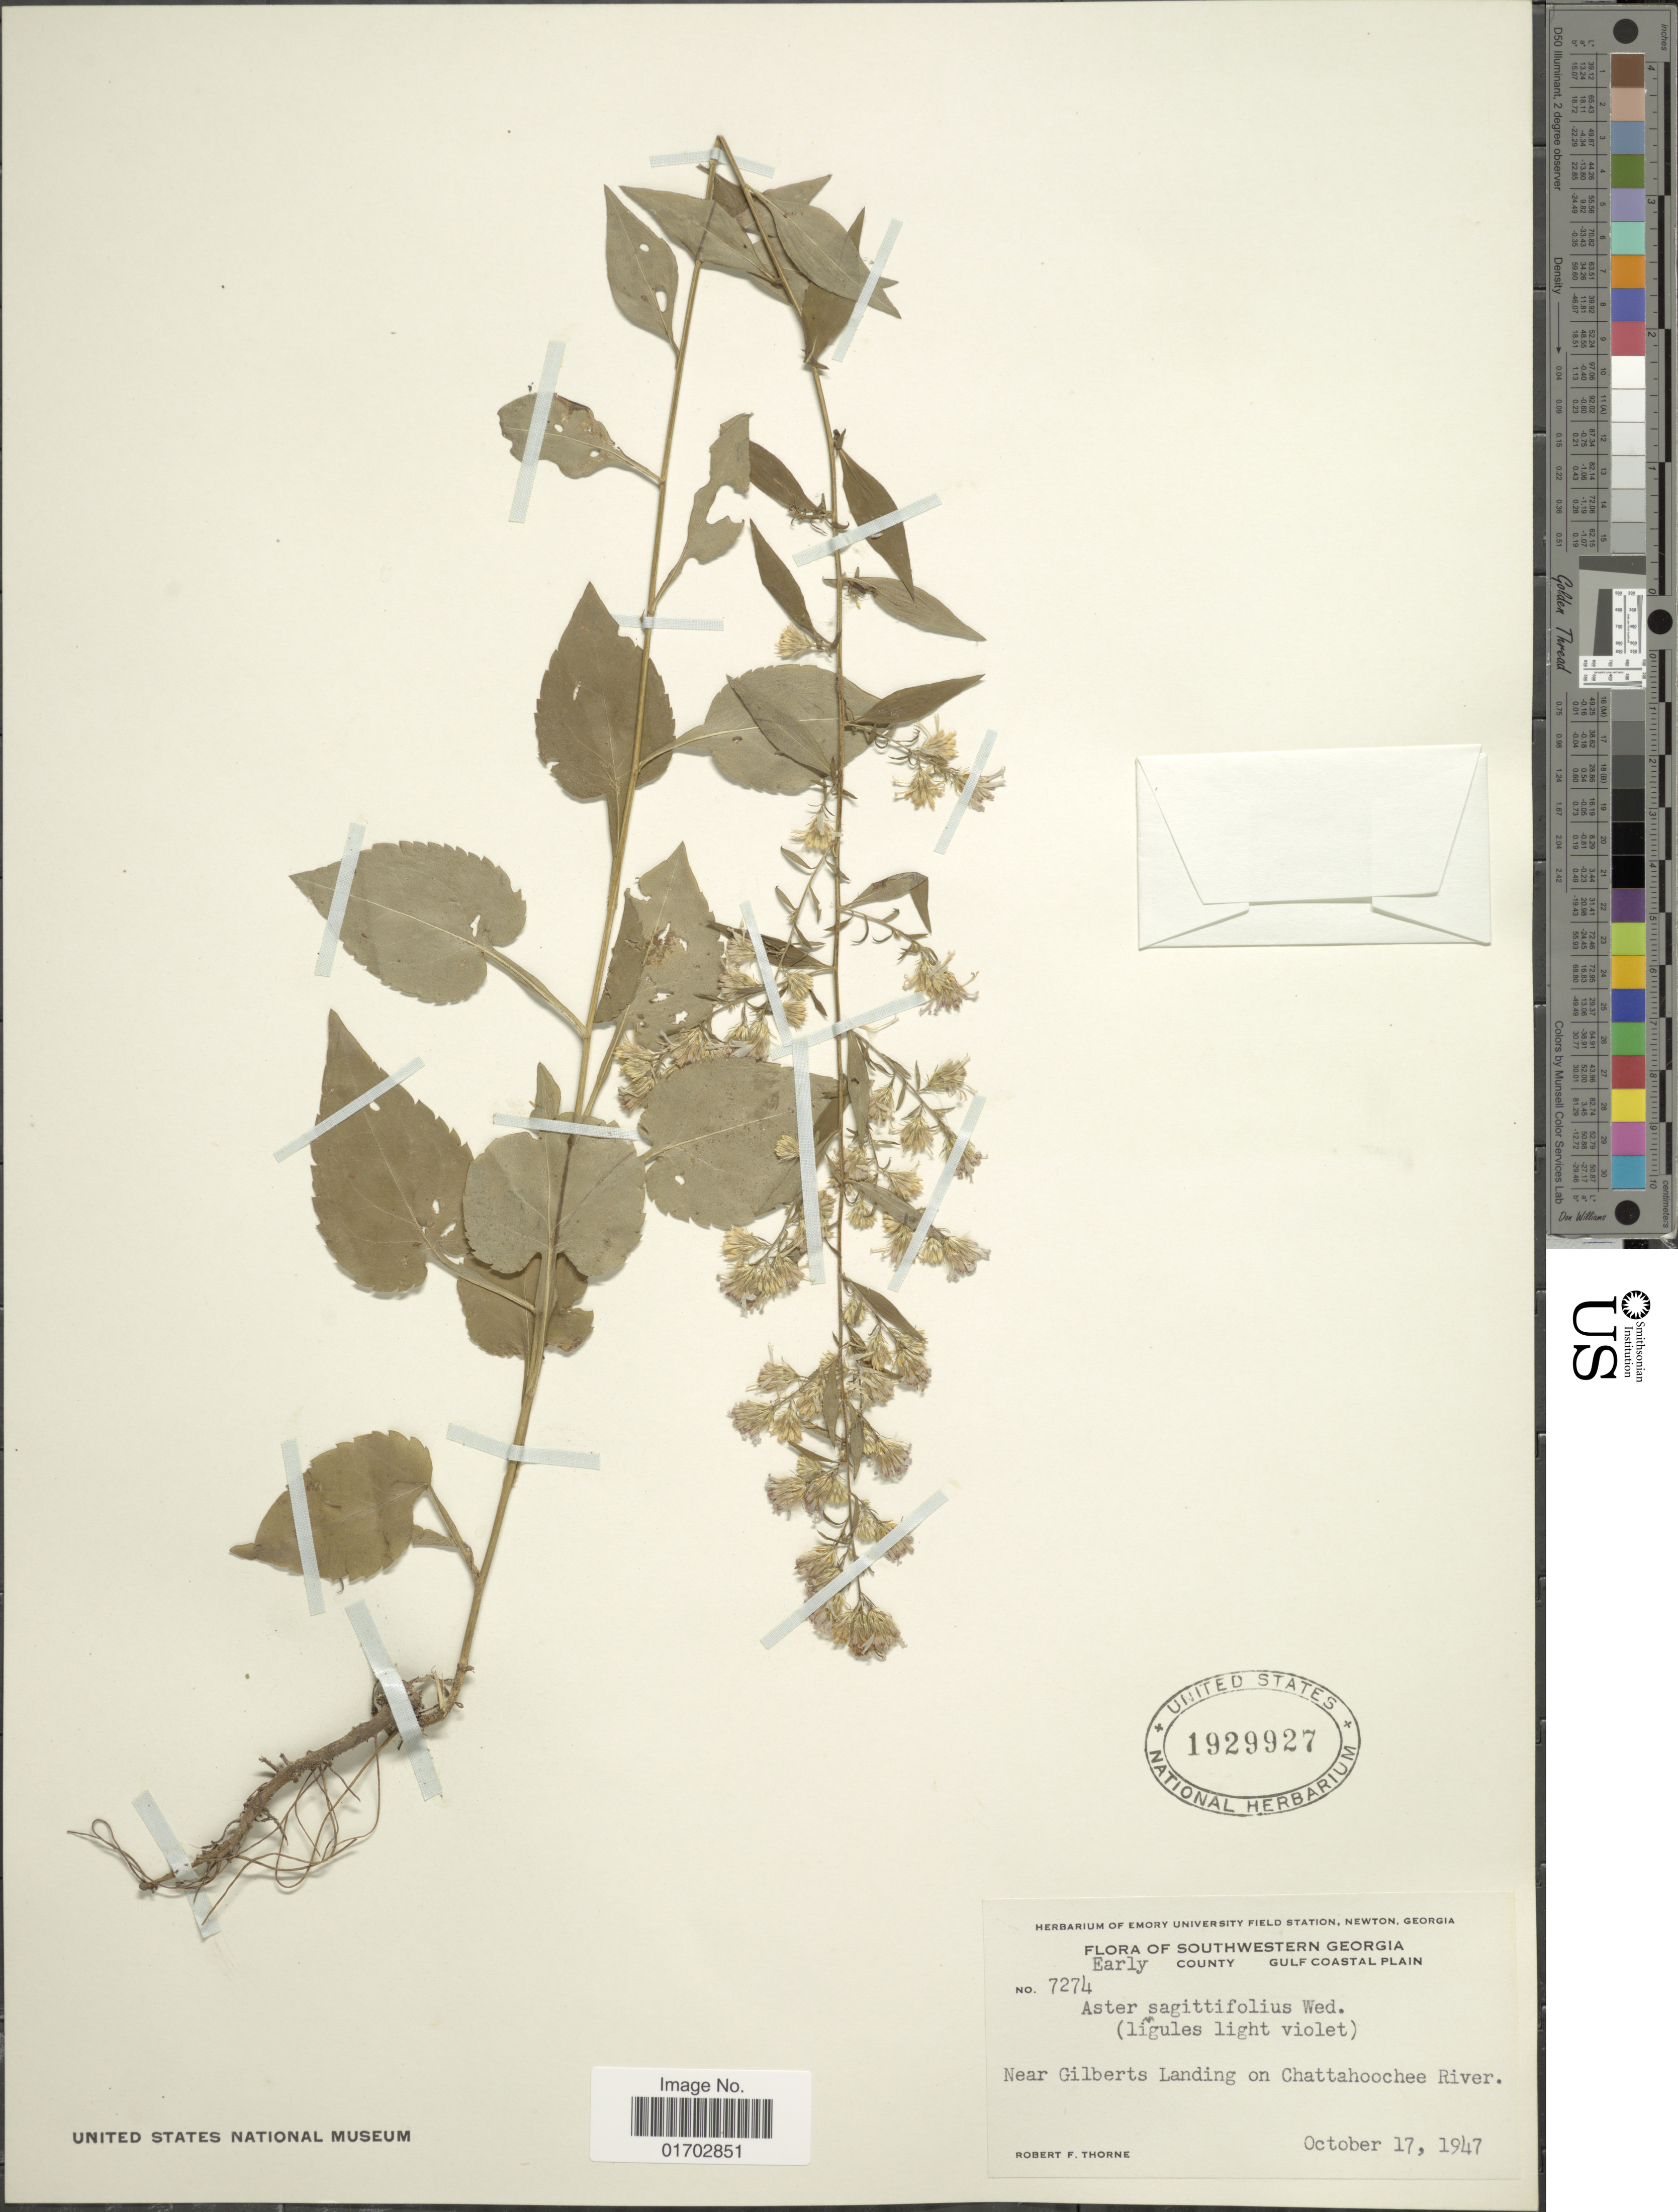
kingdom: Plantae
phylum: Tracheophyta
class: Magnoliopsida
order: Asterales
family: Asteraceae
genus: Symphyotrichum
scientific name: Symphyotrichum sagittifolium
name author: (Wedem. ex Willd.) G.L. Nesom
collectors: R. F. Thorne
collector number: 7274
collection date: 1947-10-17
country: United States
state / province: Georgia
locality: Southwestern Georgia, Early County, Gulf Coastal Plain, near Gilberts Landing on Chattahoochee River.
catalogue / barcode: US 1929927